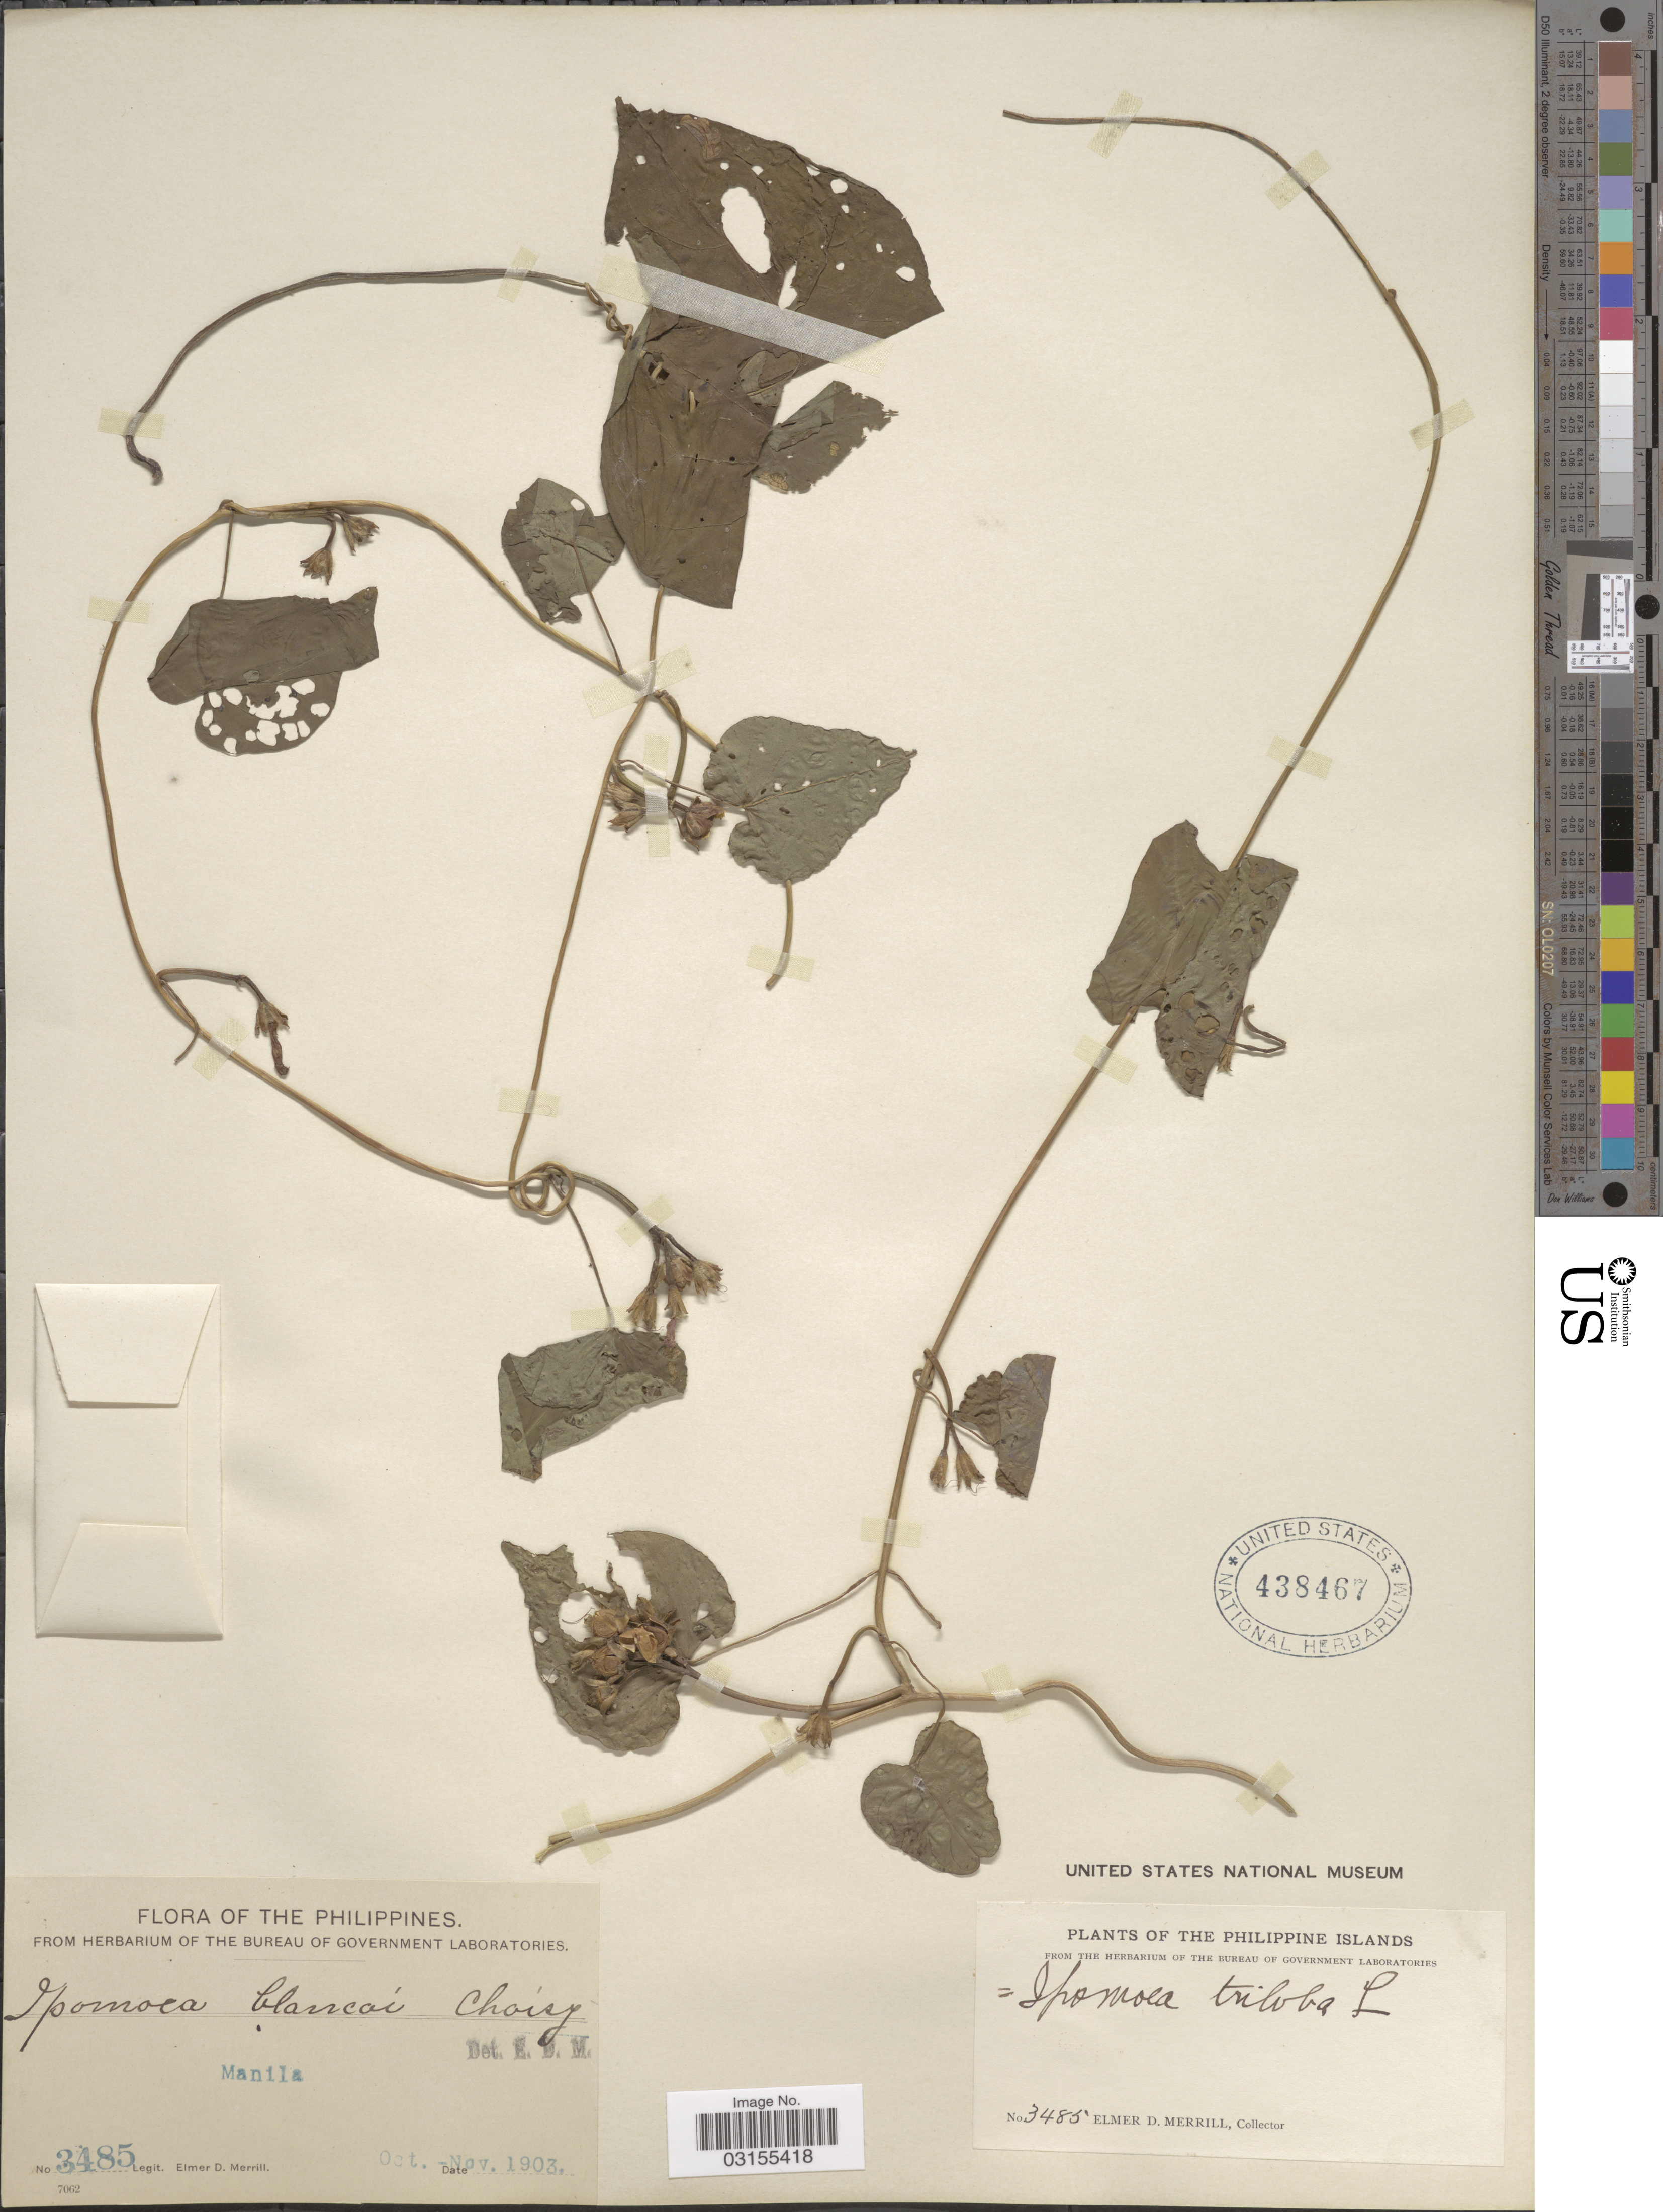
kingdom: Plantae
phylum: Tracheophyta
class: Magnoliopsida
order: Solanales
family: Convolvulaceae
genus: Ipomoea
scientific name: Ipomoea triloba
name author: L.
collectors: E. D. Merrill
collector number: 3485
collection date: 1903-10/1903-11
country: Philippines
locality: The Philippine Islands. Manila.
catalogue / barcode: US 438467